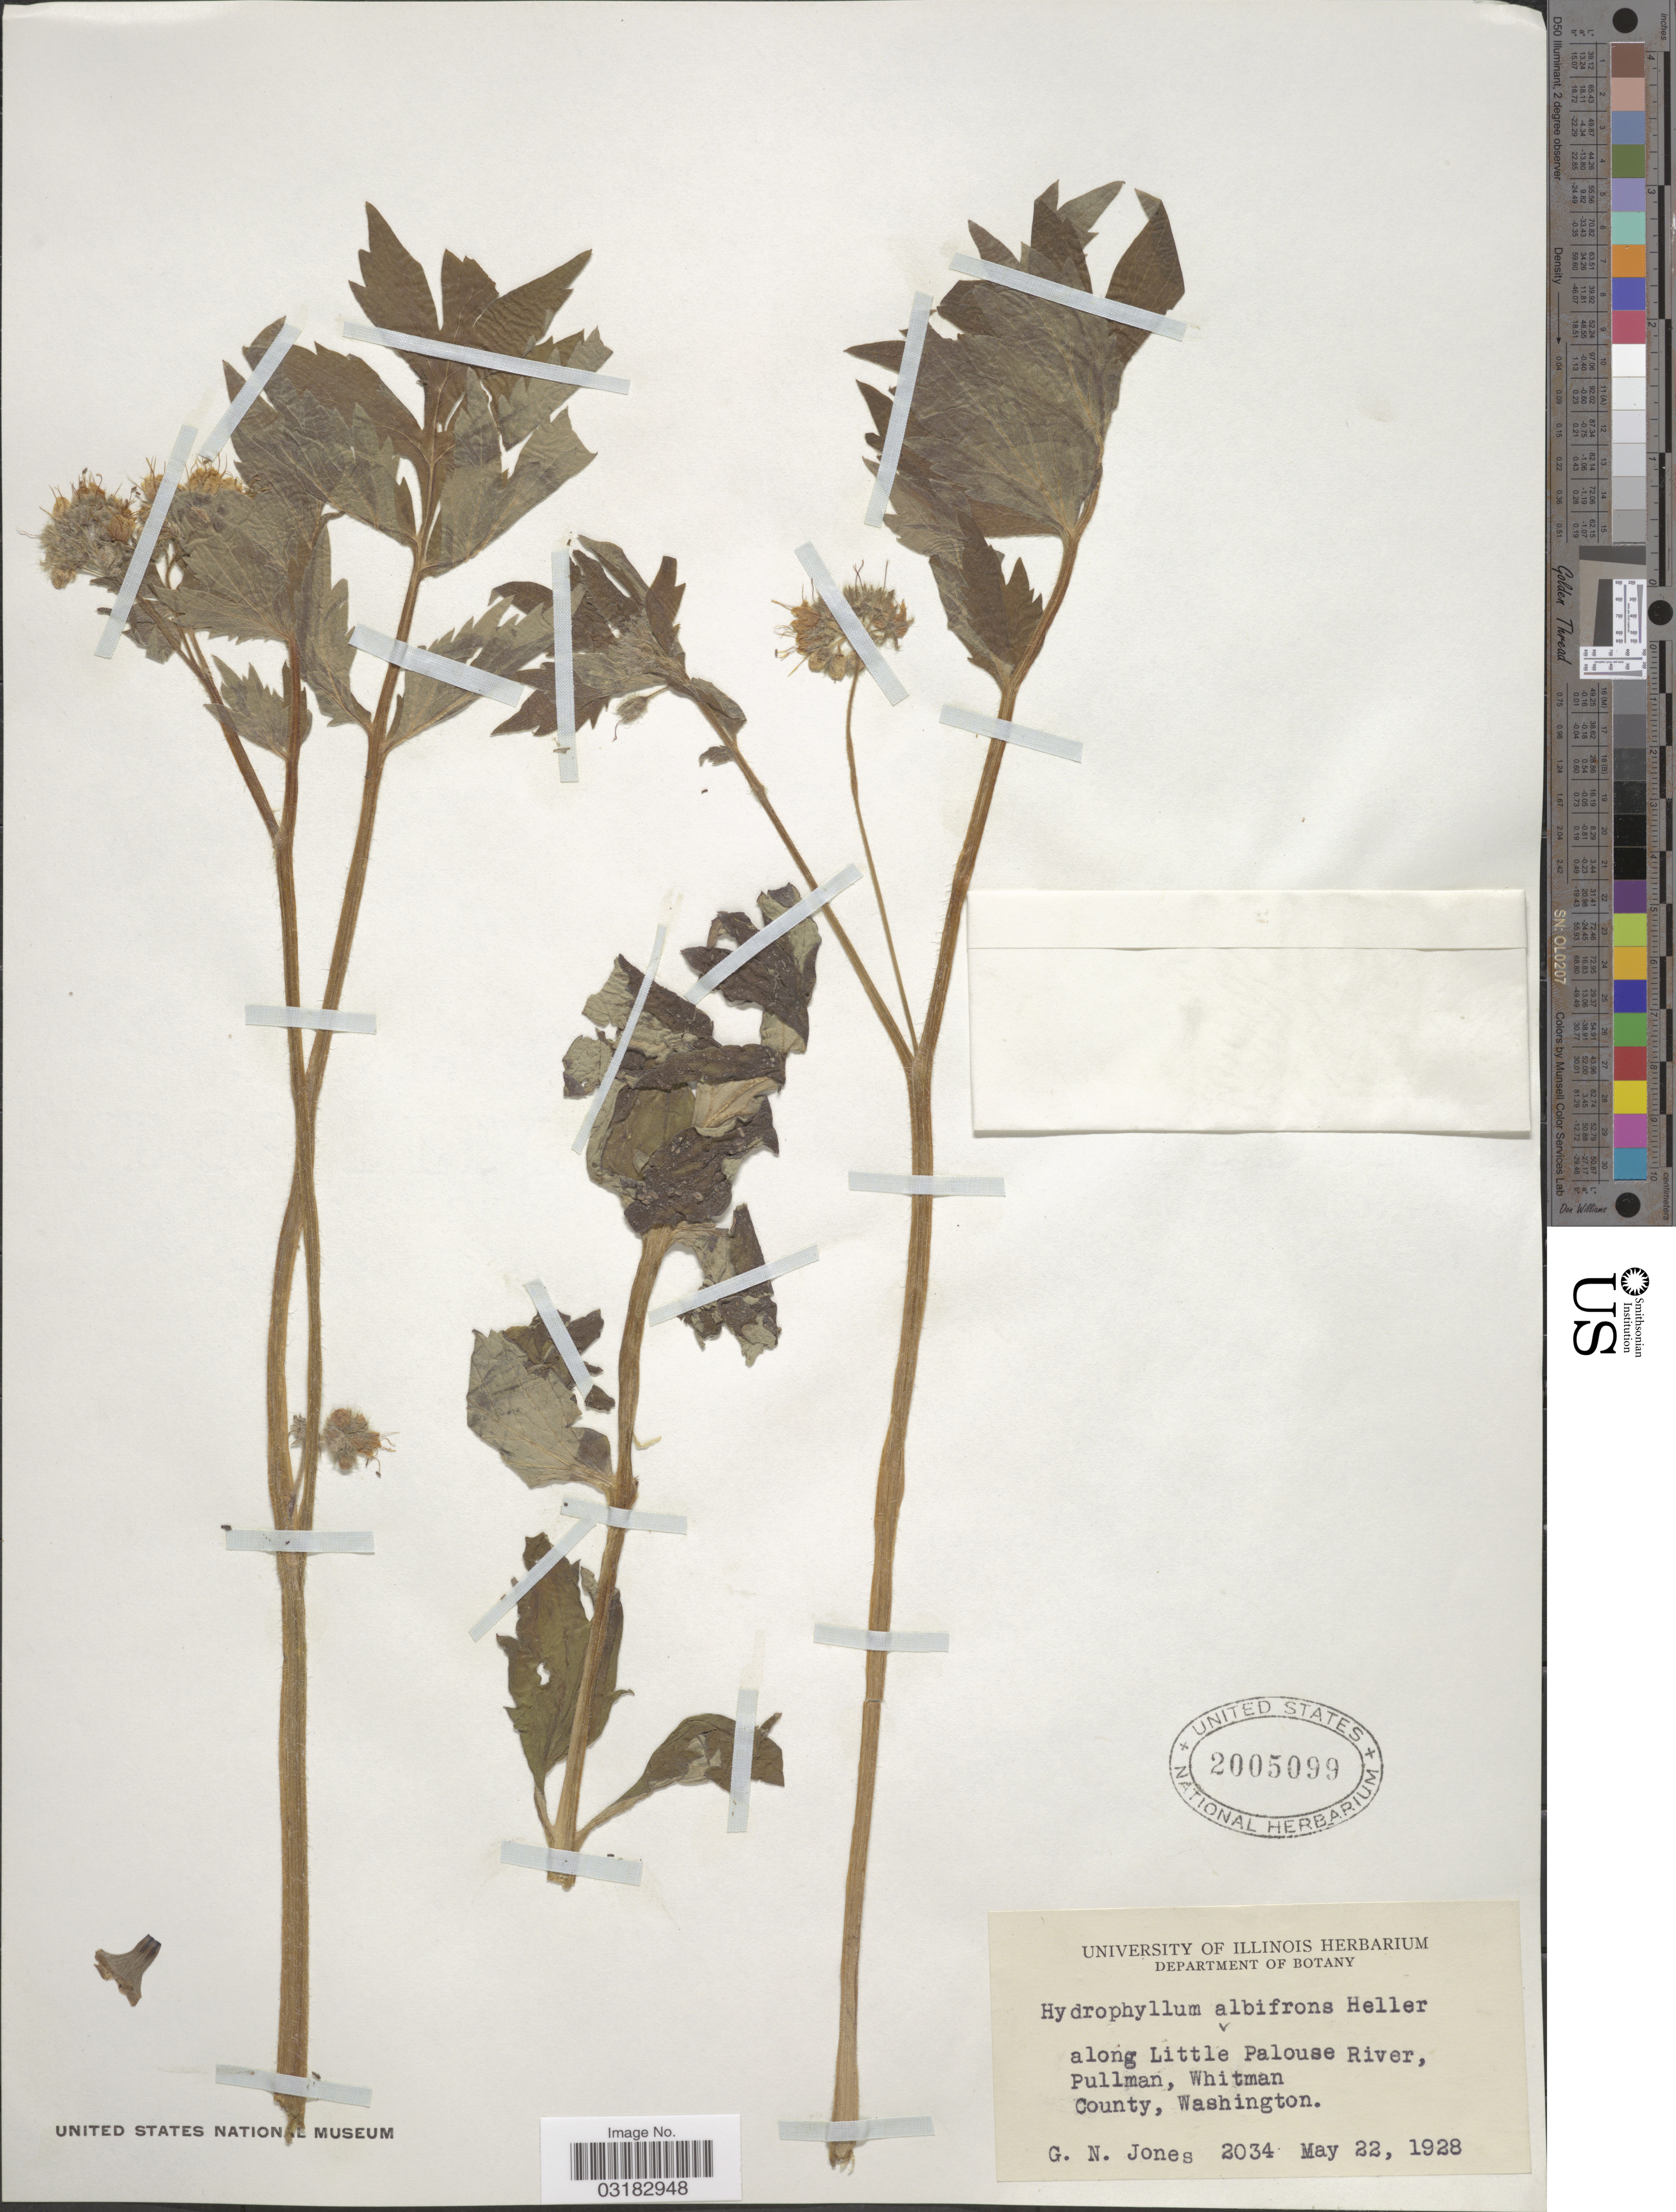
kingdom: Plantae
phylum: Tracheophyta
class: Magnoliopsida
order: Boraginales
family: Hydrophyllaceae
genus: Hydrophyllum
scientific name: Hydrophyllum fendleri var. albifrons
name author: (A. Heller) J.F. Macbr.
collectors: G. N. Jones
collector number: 2034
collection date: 1928-05-22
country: United States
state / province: Washington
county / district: Whitman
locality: Along Little Palouse River, Pullman, Whitman County.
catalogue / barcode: US 2005099